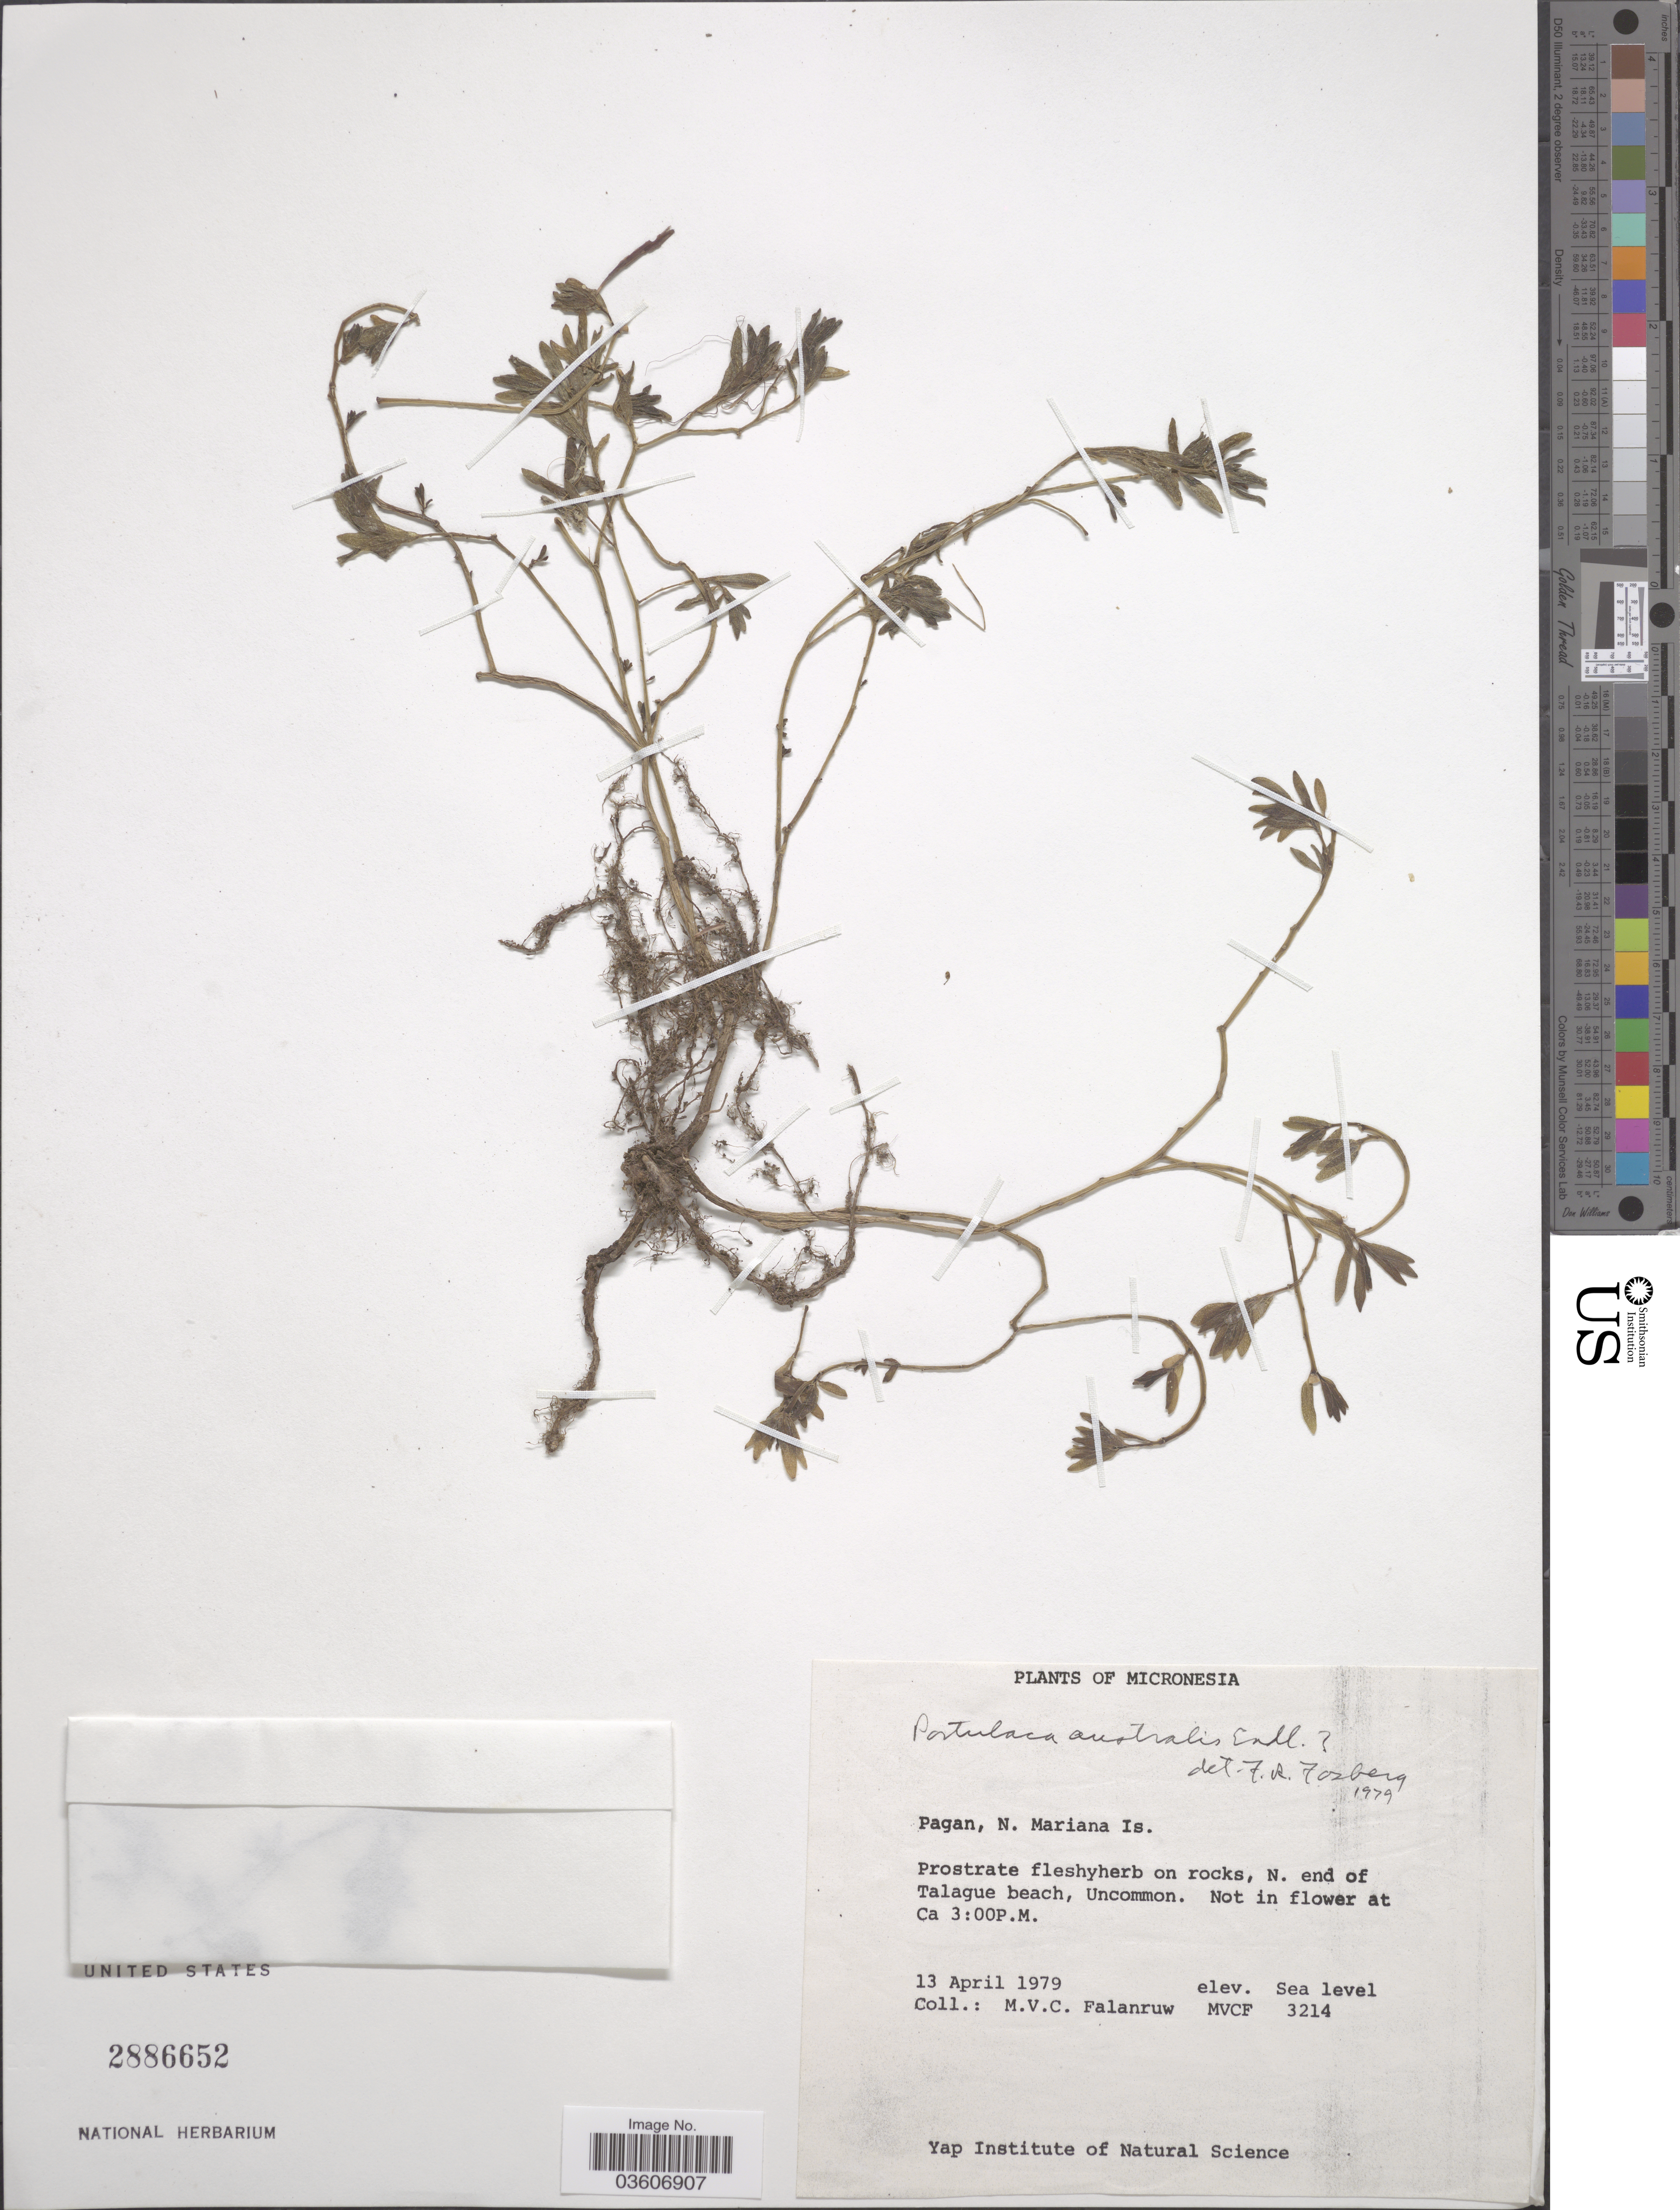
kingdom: Plantae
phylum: Tracheophyta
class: Magnoliopsida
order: Caryophyllales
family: Portulacaceae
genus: Portulaca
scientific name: Portulaca australis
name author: Endl.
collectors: M. V. Falanruw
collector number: MVCF 3214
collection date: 1979-04-13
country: Northern Mariana Islands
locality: Micronesia. Pagan, N. Mariana Is. N. end of Talague beach.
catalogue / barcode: US 2886652